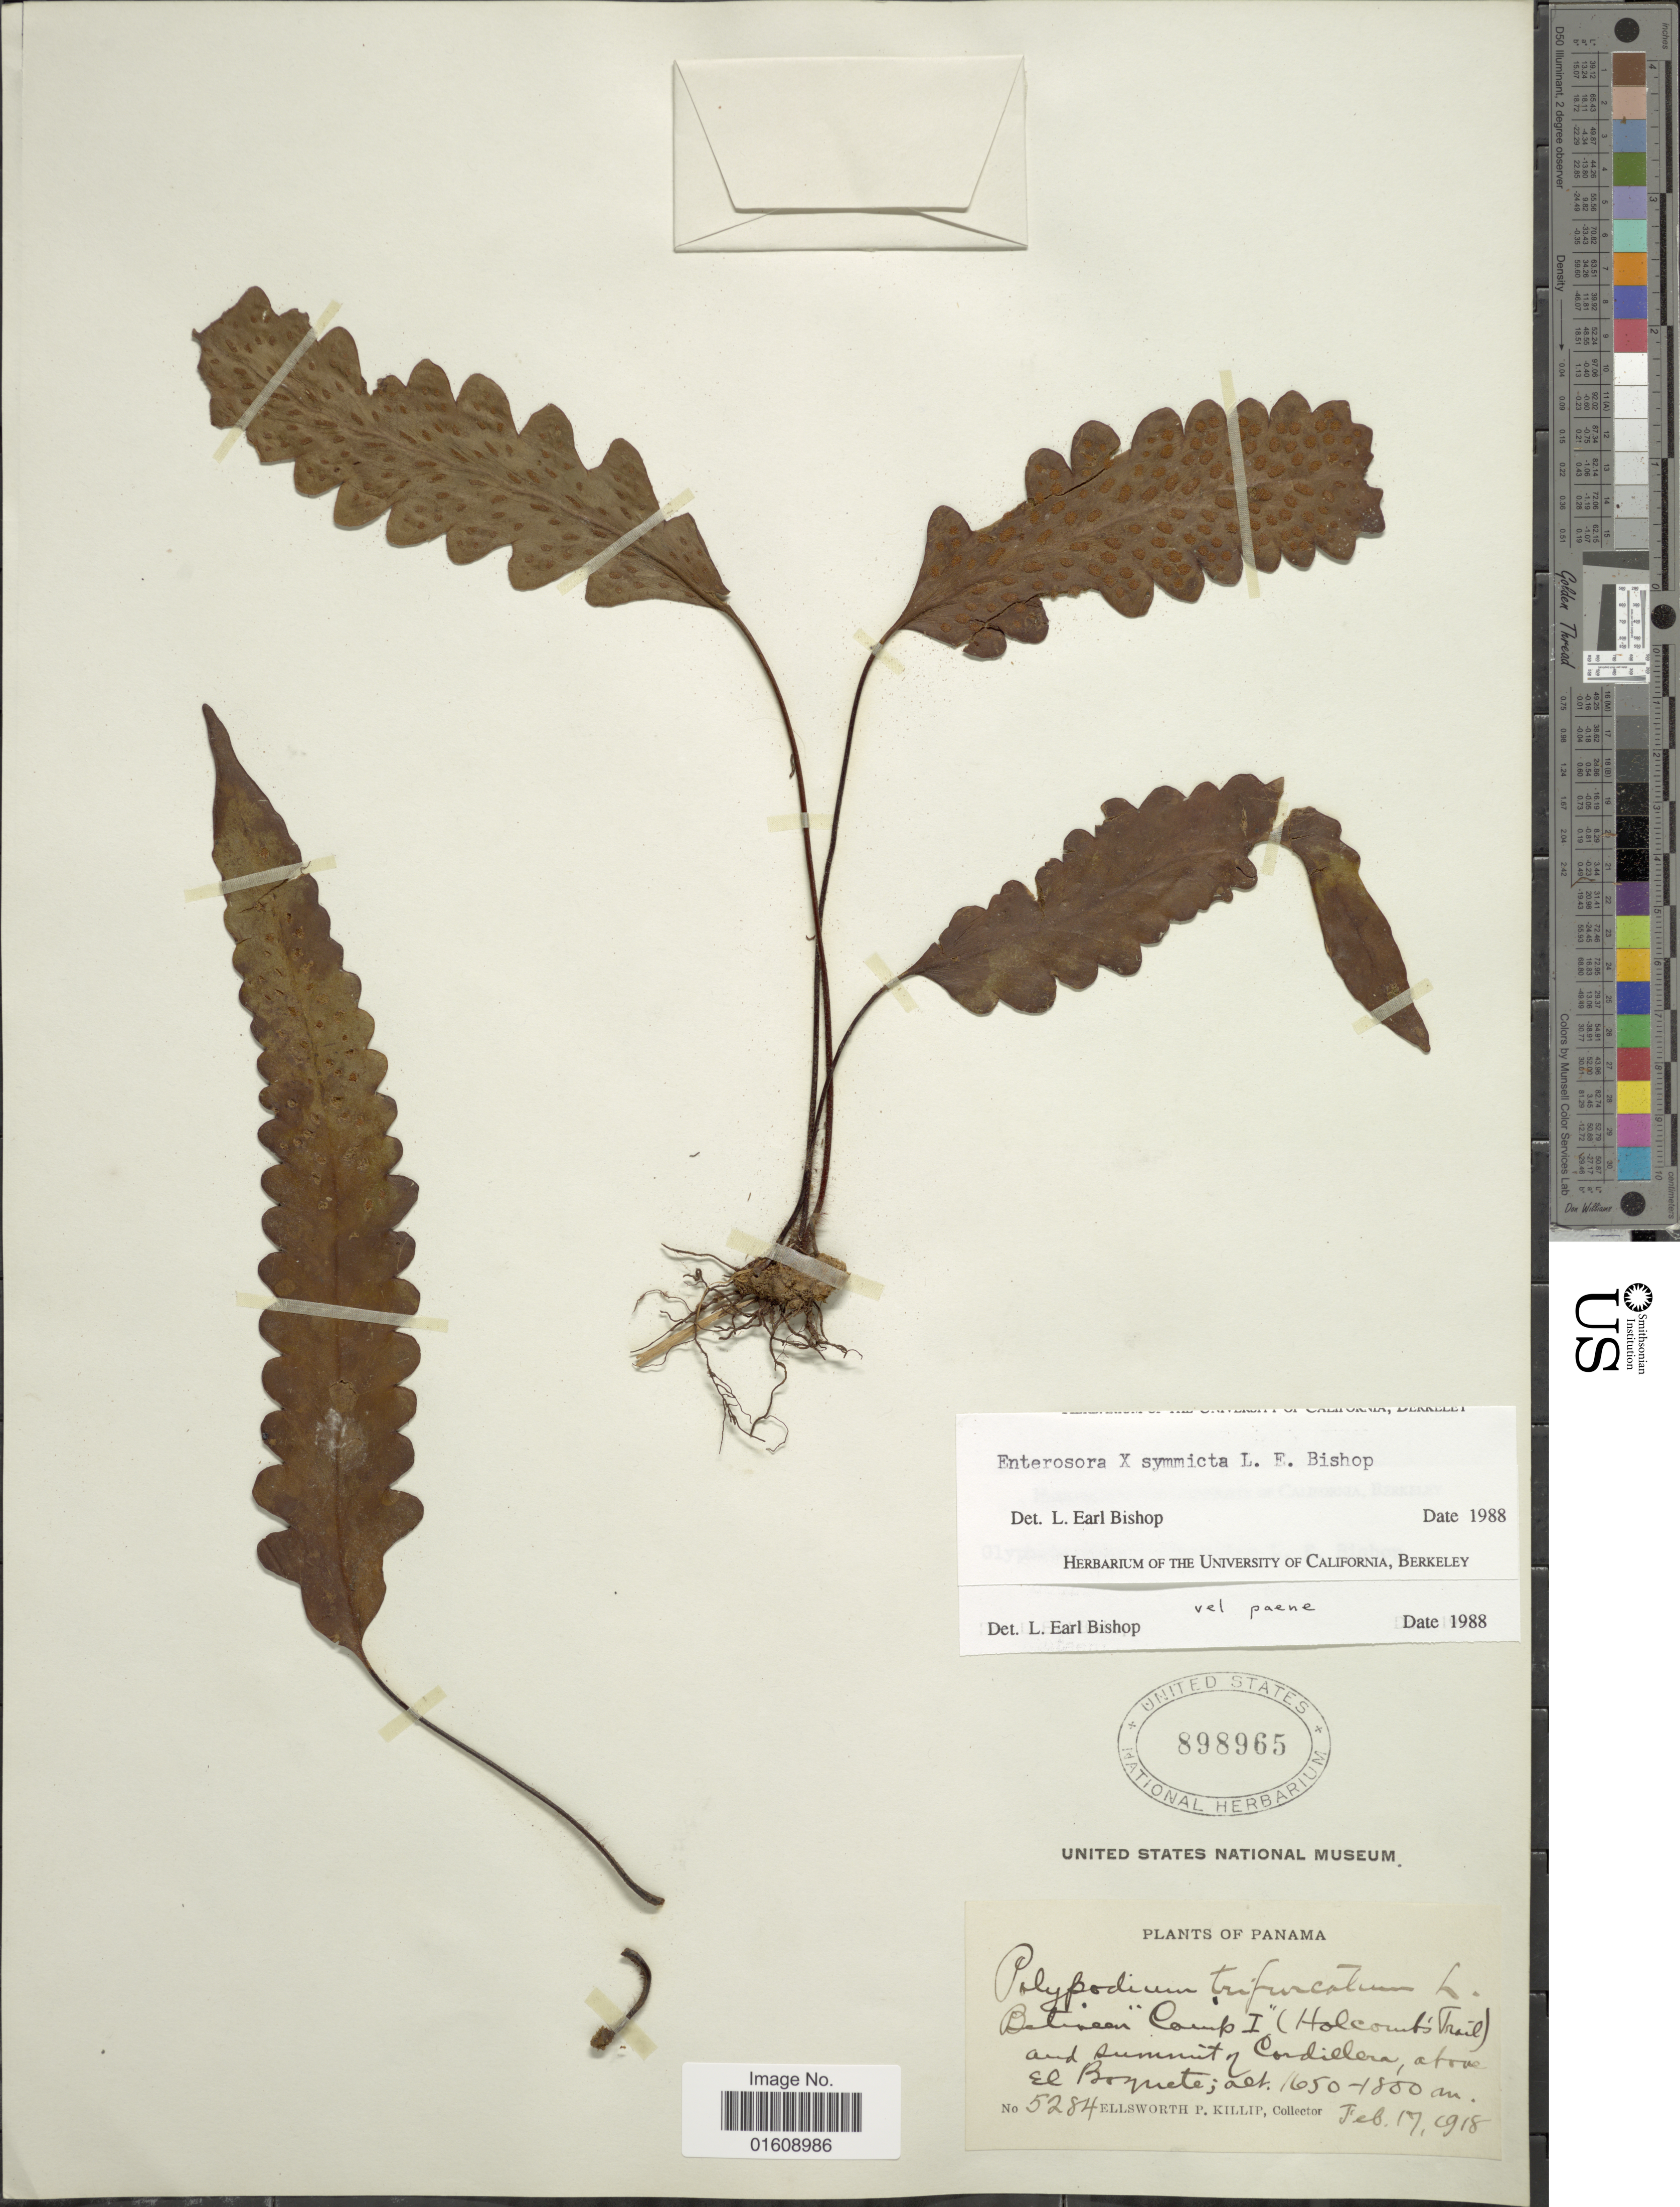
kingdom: Plantae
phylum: Tracheophyta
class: Polypodiopsida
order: Polypodiales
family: Polypodiaceae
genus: Enterosora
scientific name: Enterosora x symmicta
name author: L.E. Bishop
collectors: E. P. Killip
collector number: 5284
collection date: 1918-02-17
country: Panama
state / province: Chiriqui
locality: Between Camp 1 (Holcomb's trail) and summit of Cordillera, above El Boquete.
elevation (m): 1650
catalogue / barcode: US 898965